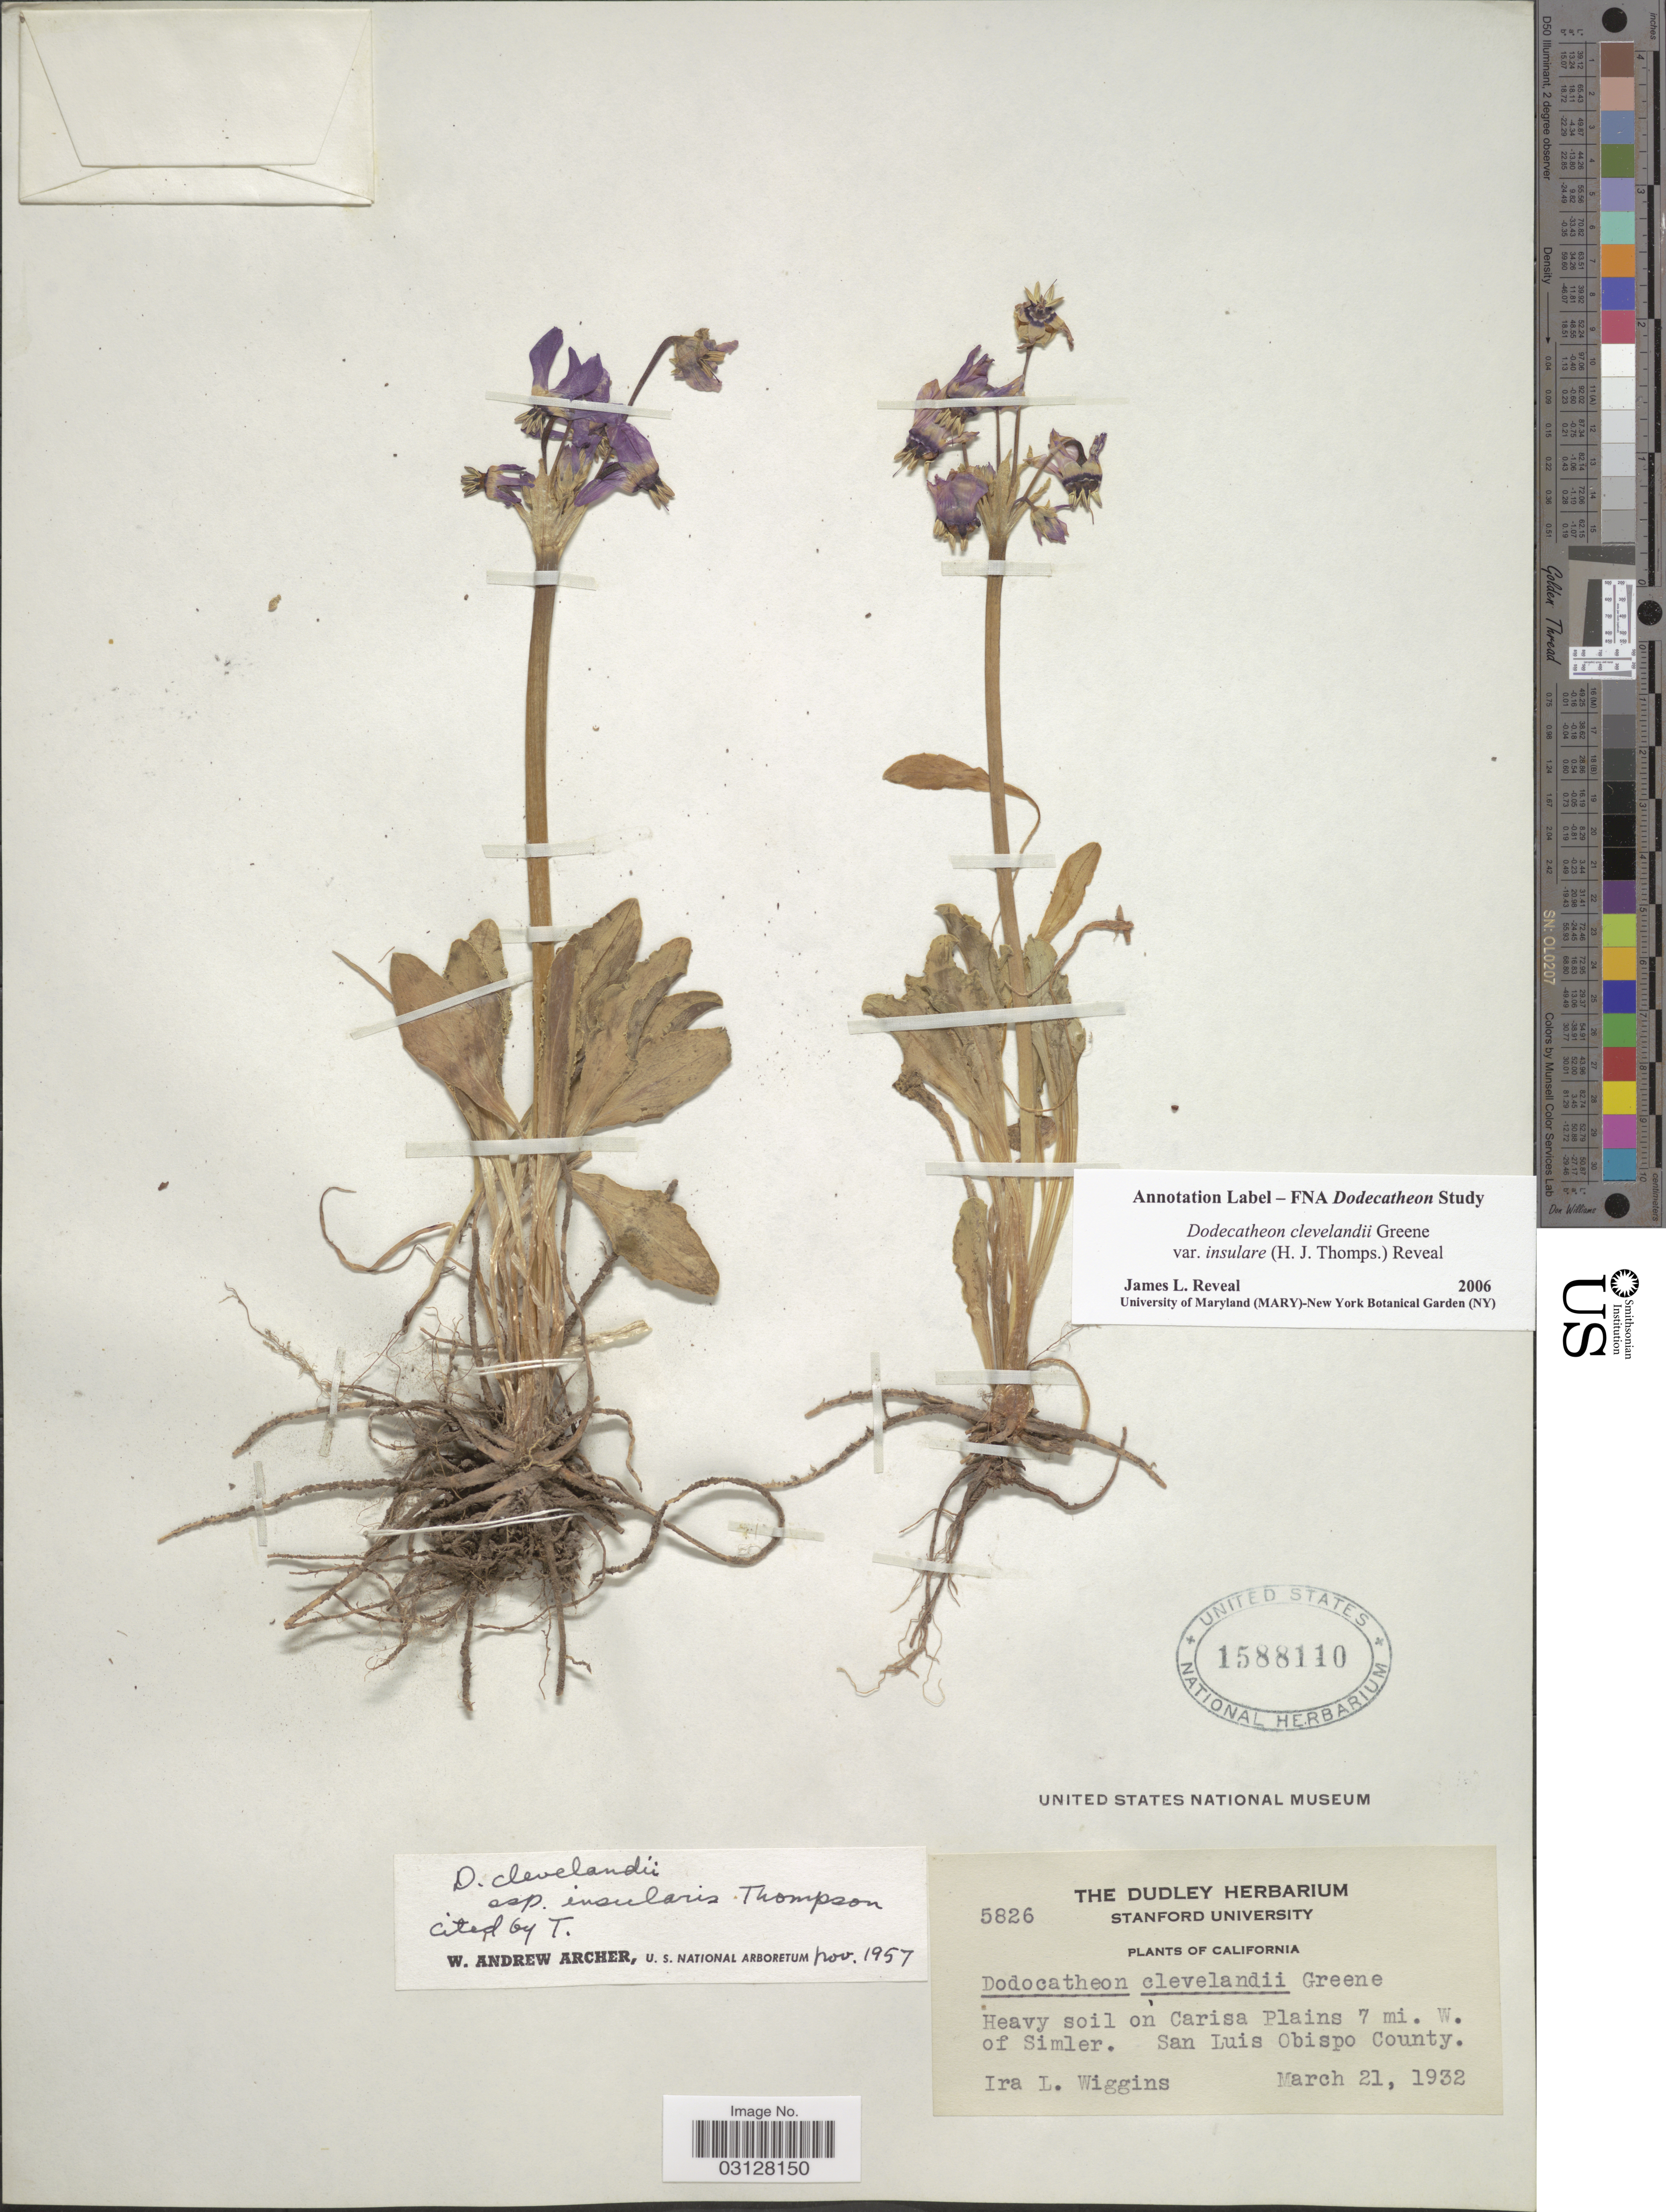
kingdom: Plantae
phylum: Tracheophyta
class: Magnoliopsida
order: Ericales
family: Primulaceae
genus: Dodecatheon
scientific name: Dodecatheon clevelandii subsp. insulare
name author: H.J. Thomps.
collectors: I. L. Wiggins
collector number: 5826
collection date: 1932-03-21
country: United States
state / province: California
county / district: San Luis Obispo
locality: Carisa Plains 7 mi. W. of Simler. San Luis Obispo County.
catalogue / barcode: US 1588110